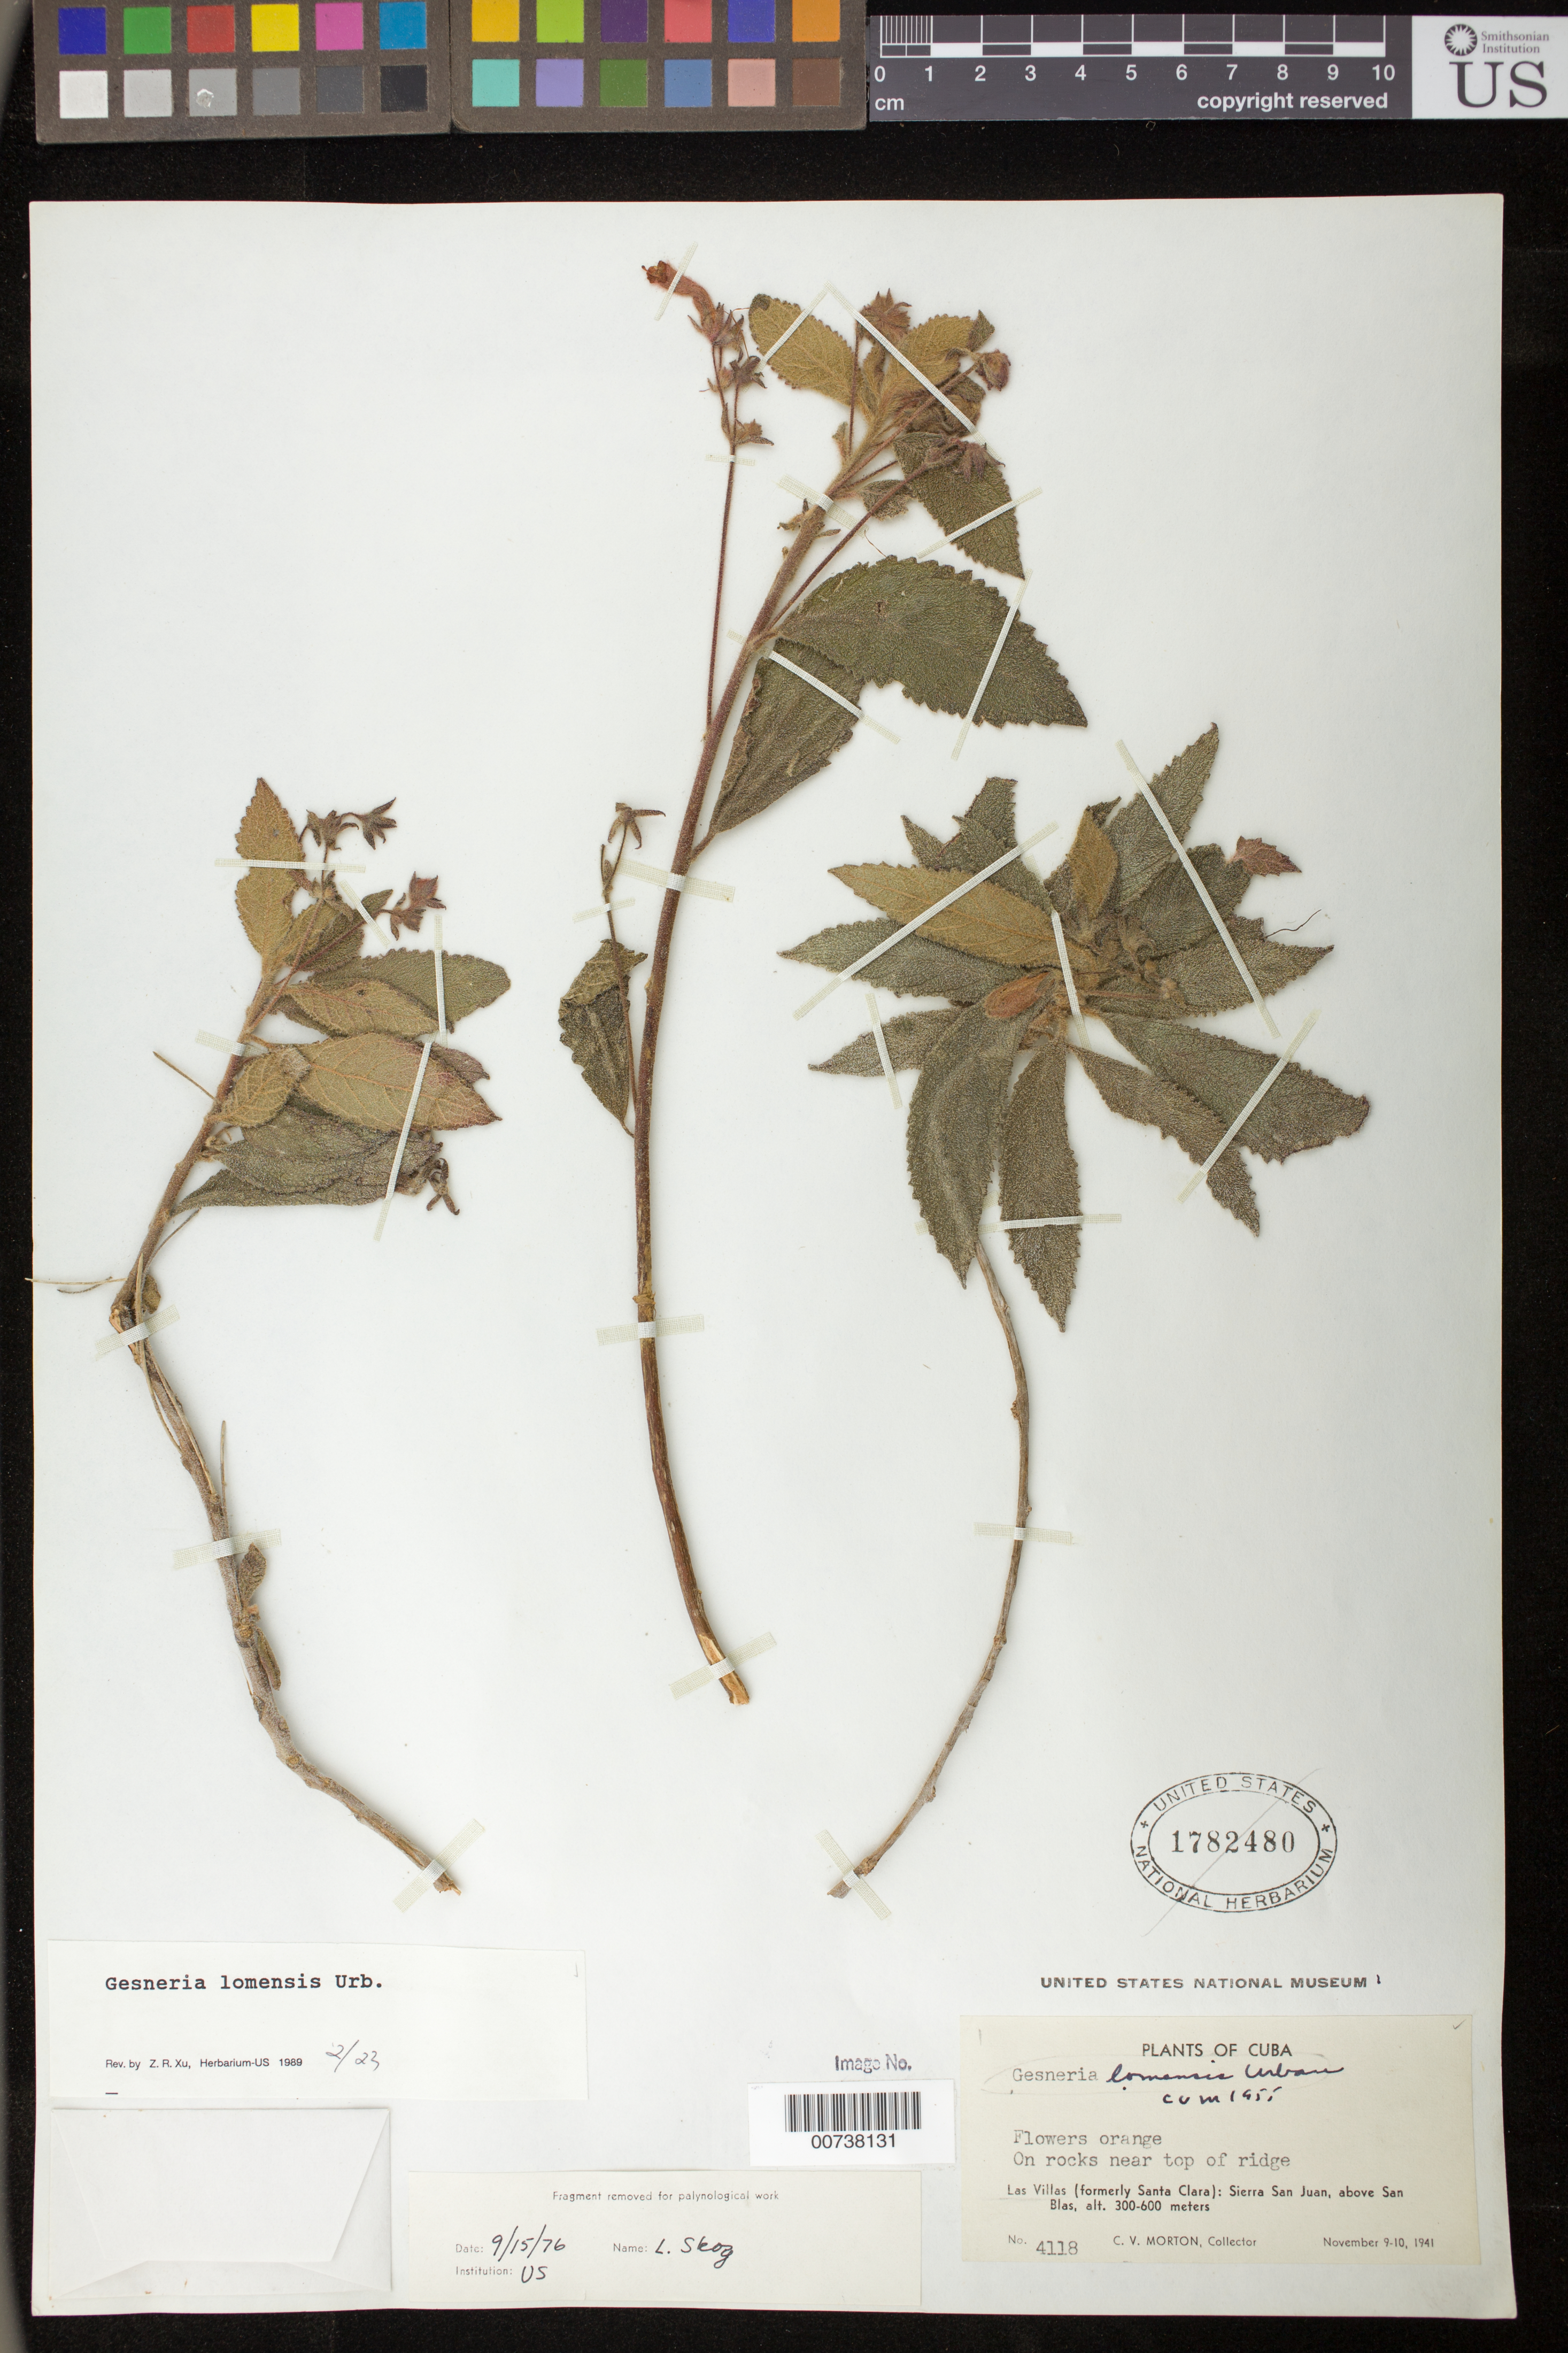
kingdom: Plantae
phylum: Tracheophyta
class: Magnoliopsida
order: Lamiales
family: Gesneriaceae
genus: Gesneria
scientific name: Gesneria lomensis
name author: Urb.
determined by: Skog, Laurence E.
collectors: C. V. Morton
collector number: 4118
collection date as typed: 9-10 Nov 1941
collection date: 1941-11-09/1941-11-10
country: Cuba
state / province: Las Villas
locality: Las Villas (formerly Santa Clara): Sierra San Juan, above San Blas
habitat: On rocks near top of ridge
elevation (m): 300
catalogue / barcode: US 1782480